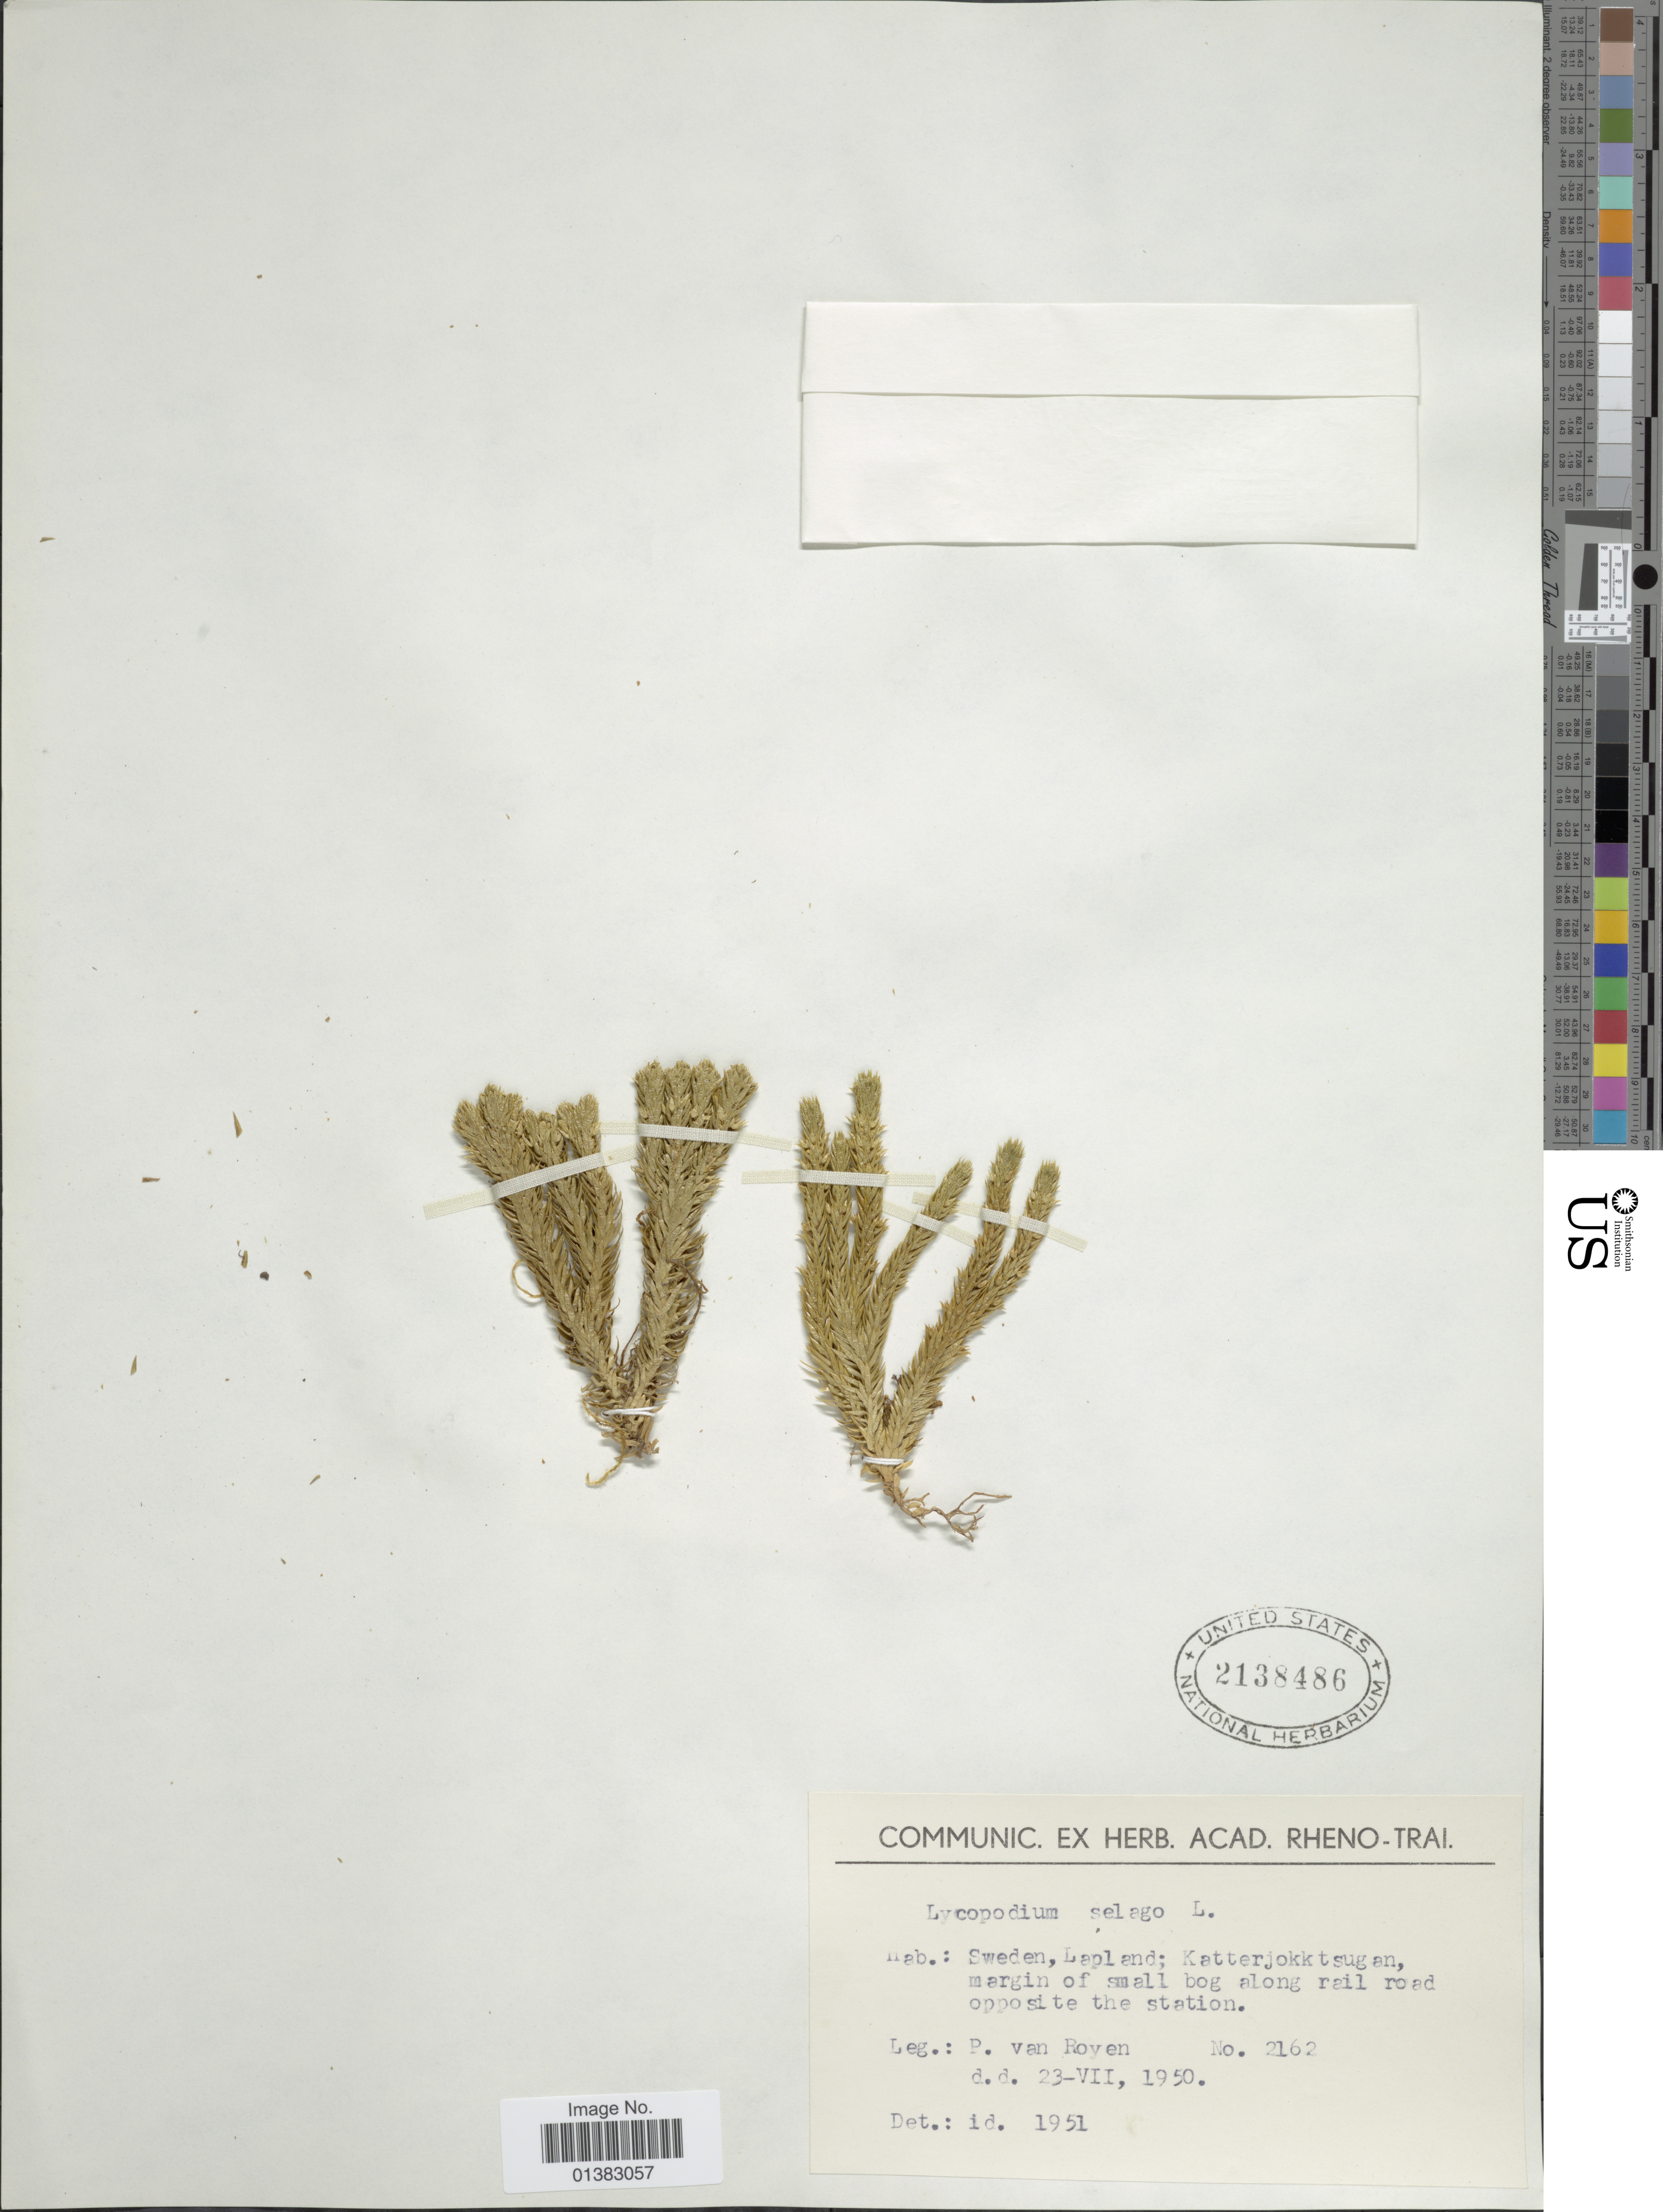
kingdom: Plantae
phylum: Tracheophyta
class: Lycopodiopsida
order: Lycopodiales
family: Lycopodiaceae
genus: Huperzia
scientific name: Huperzia selago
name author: (L.) Bernh. ex Schrank & Mart.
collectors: P. van Royen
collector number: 2162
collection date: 1950-07-23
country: Sweden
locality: Lapland: Katterjokktsugan, margin of small bog along rail road opposite the station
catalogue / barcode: US 2138486